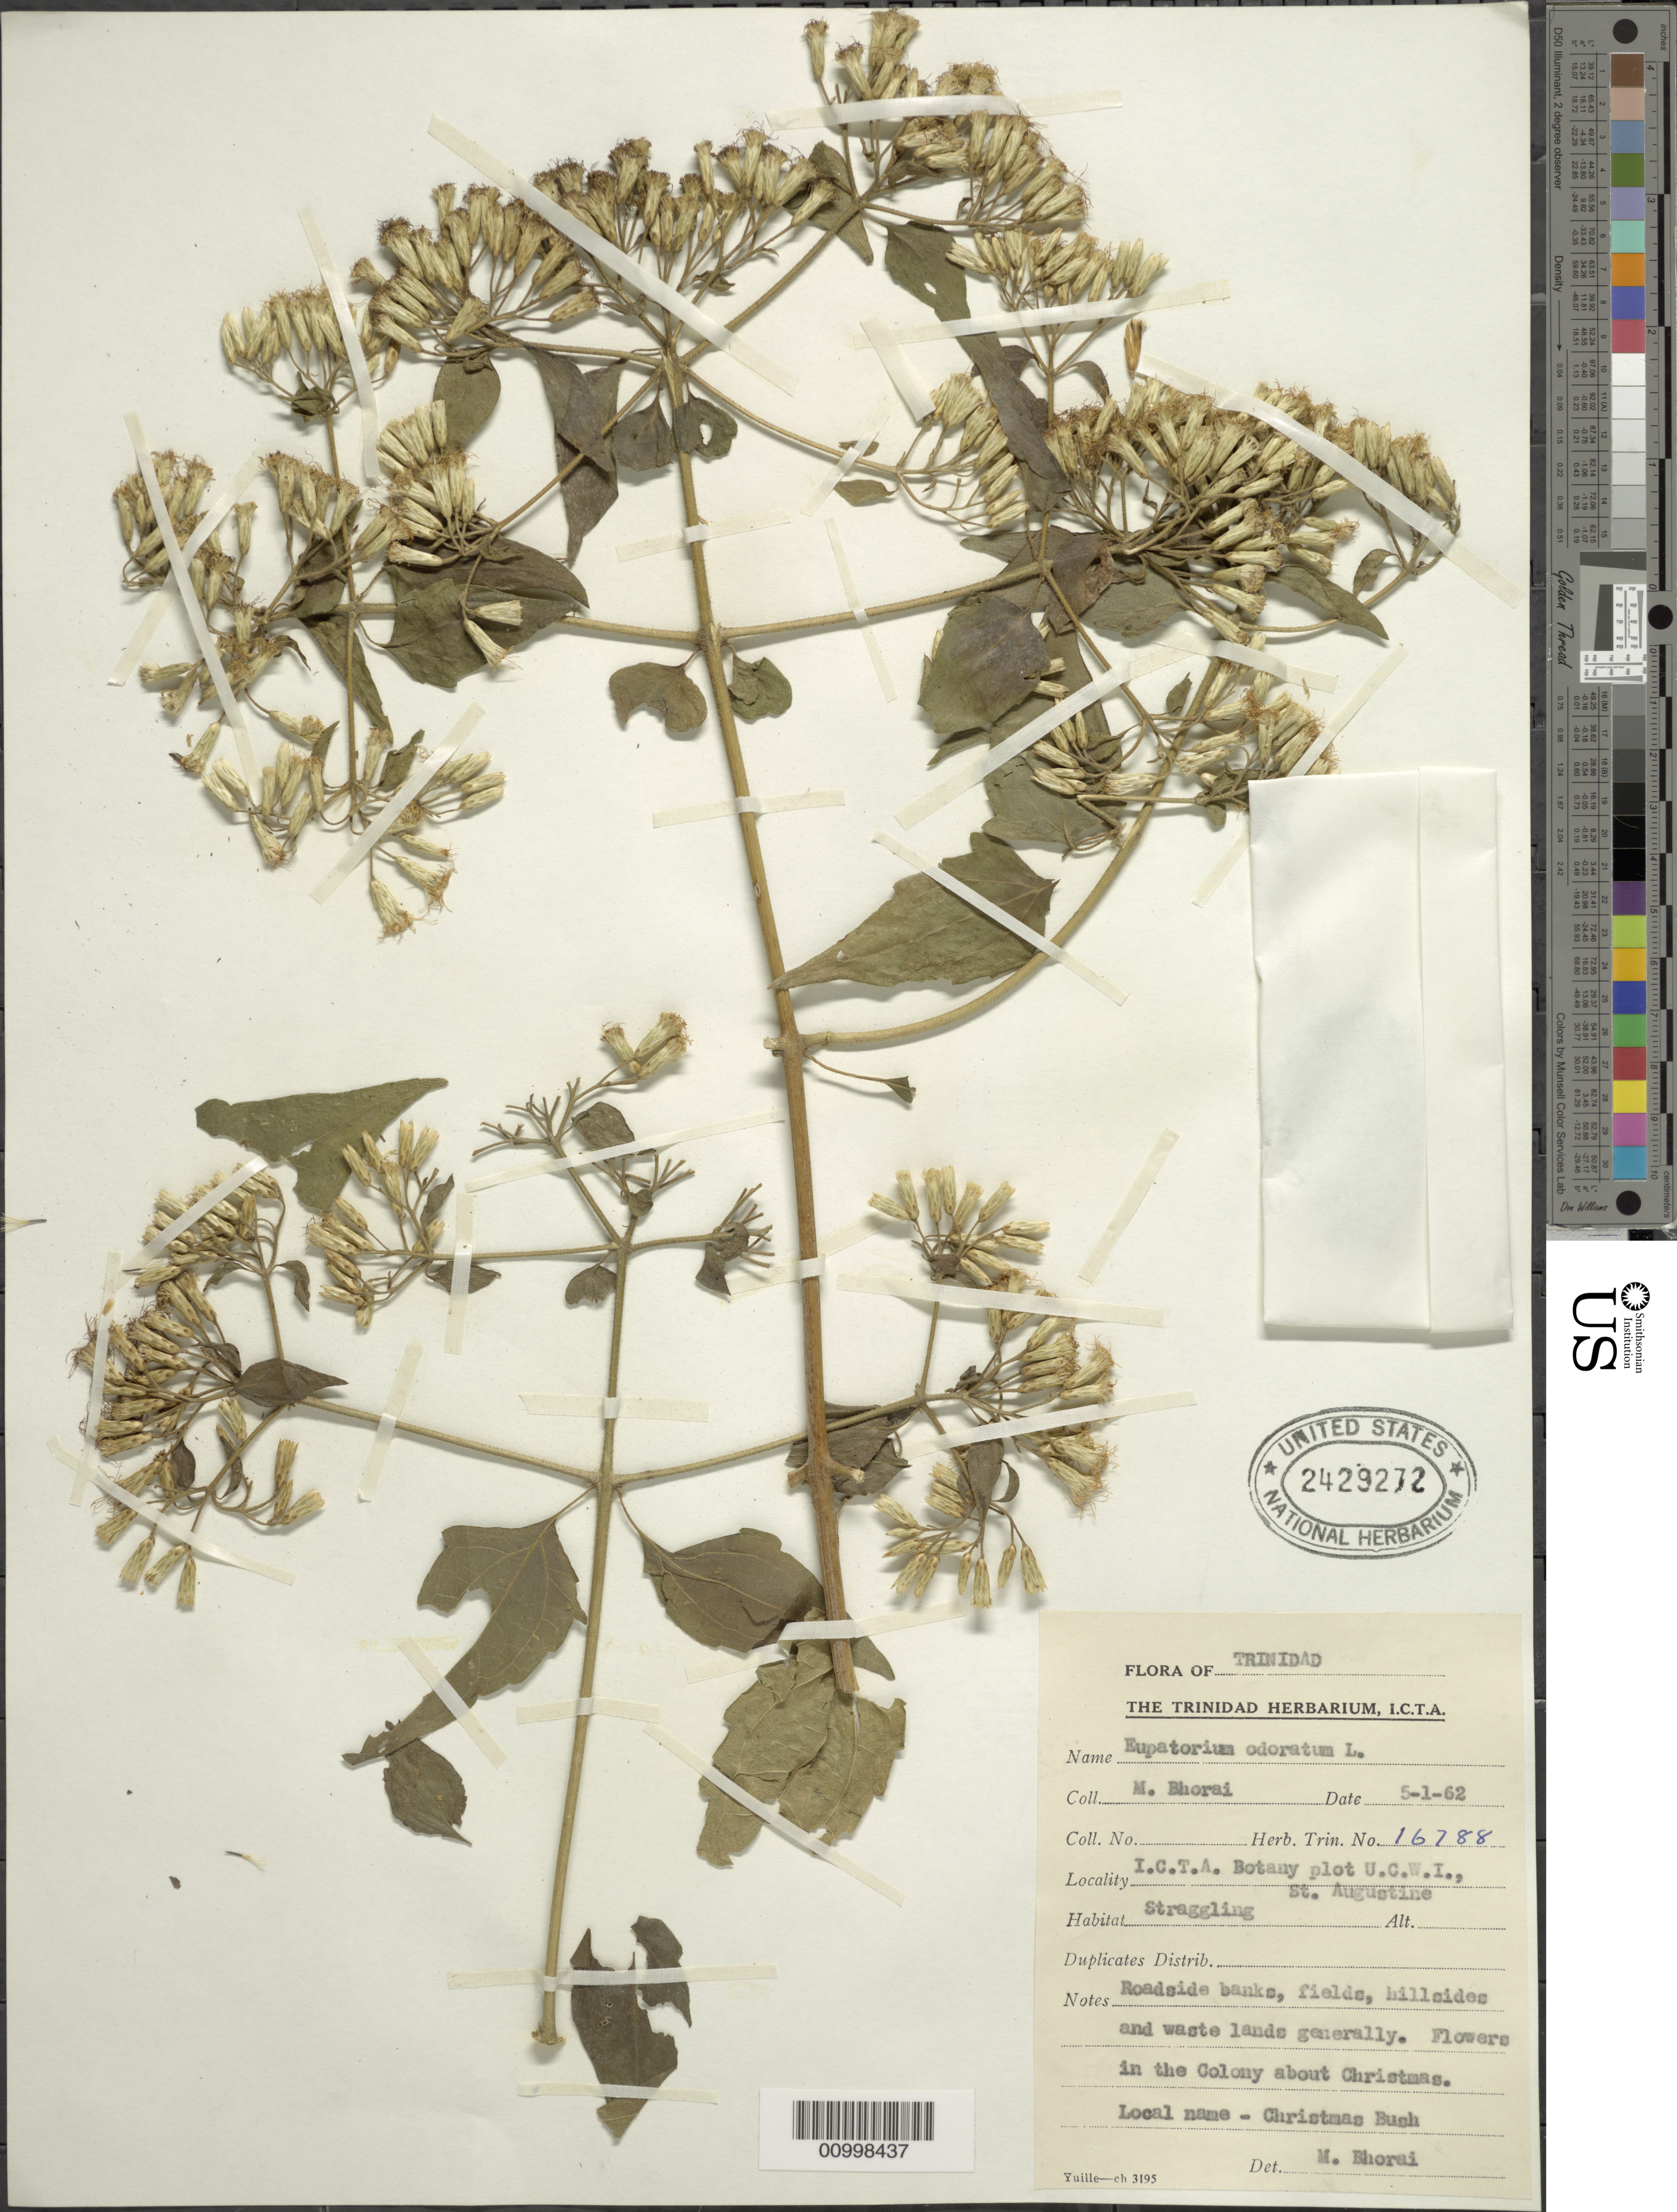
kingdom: Plantae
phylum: Tracheophyta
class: Magnoliopsida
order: Asterales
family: Asteraceae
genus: Chromolaena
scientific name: Chromolaena odorata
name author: (L.) R.M. King & H. Rob.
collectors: M. Bhorai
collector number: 16788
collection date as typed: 01 Mar 1962 or 05 Jan 1962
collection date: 1962-01-05 or 1962-03-01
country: Trinidad and Tobago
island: Trinidad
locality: I.C.T.A. Botany plot U.C.W.I., St. Augustine. Roadside banks, fields, hillsdies and waste lands generally.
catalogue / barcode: US 2429272